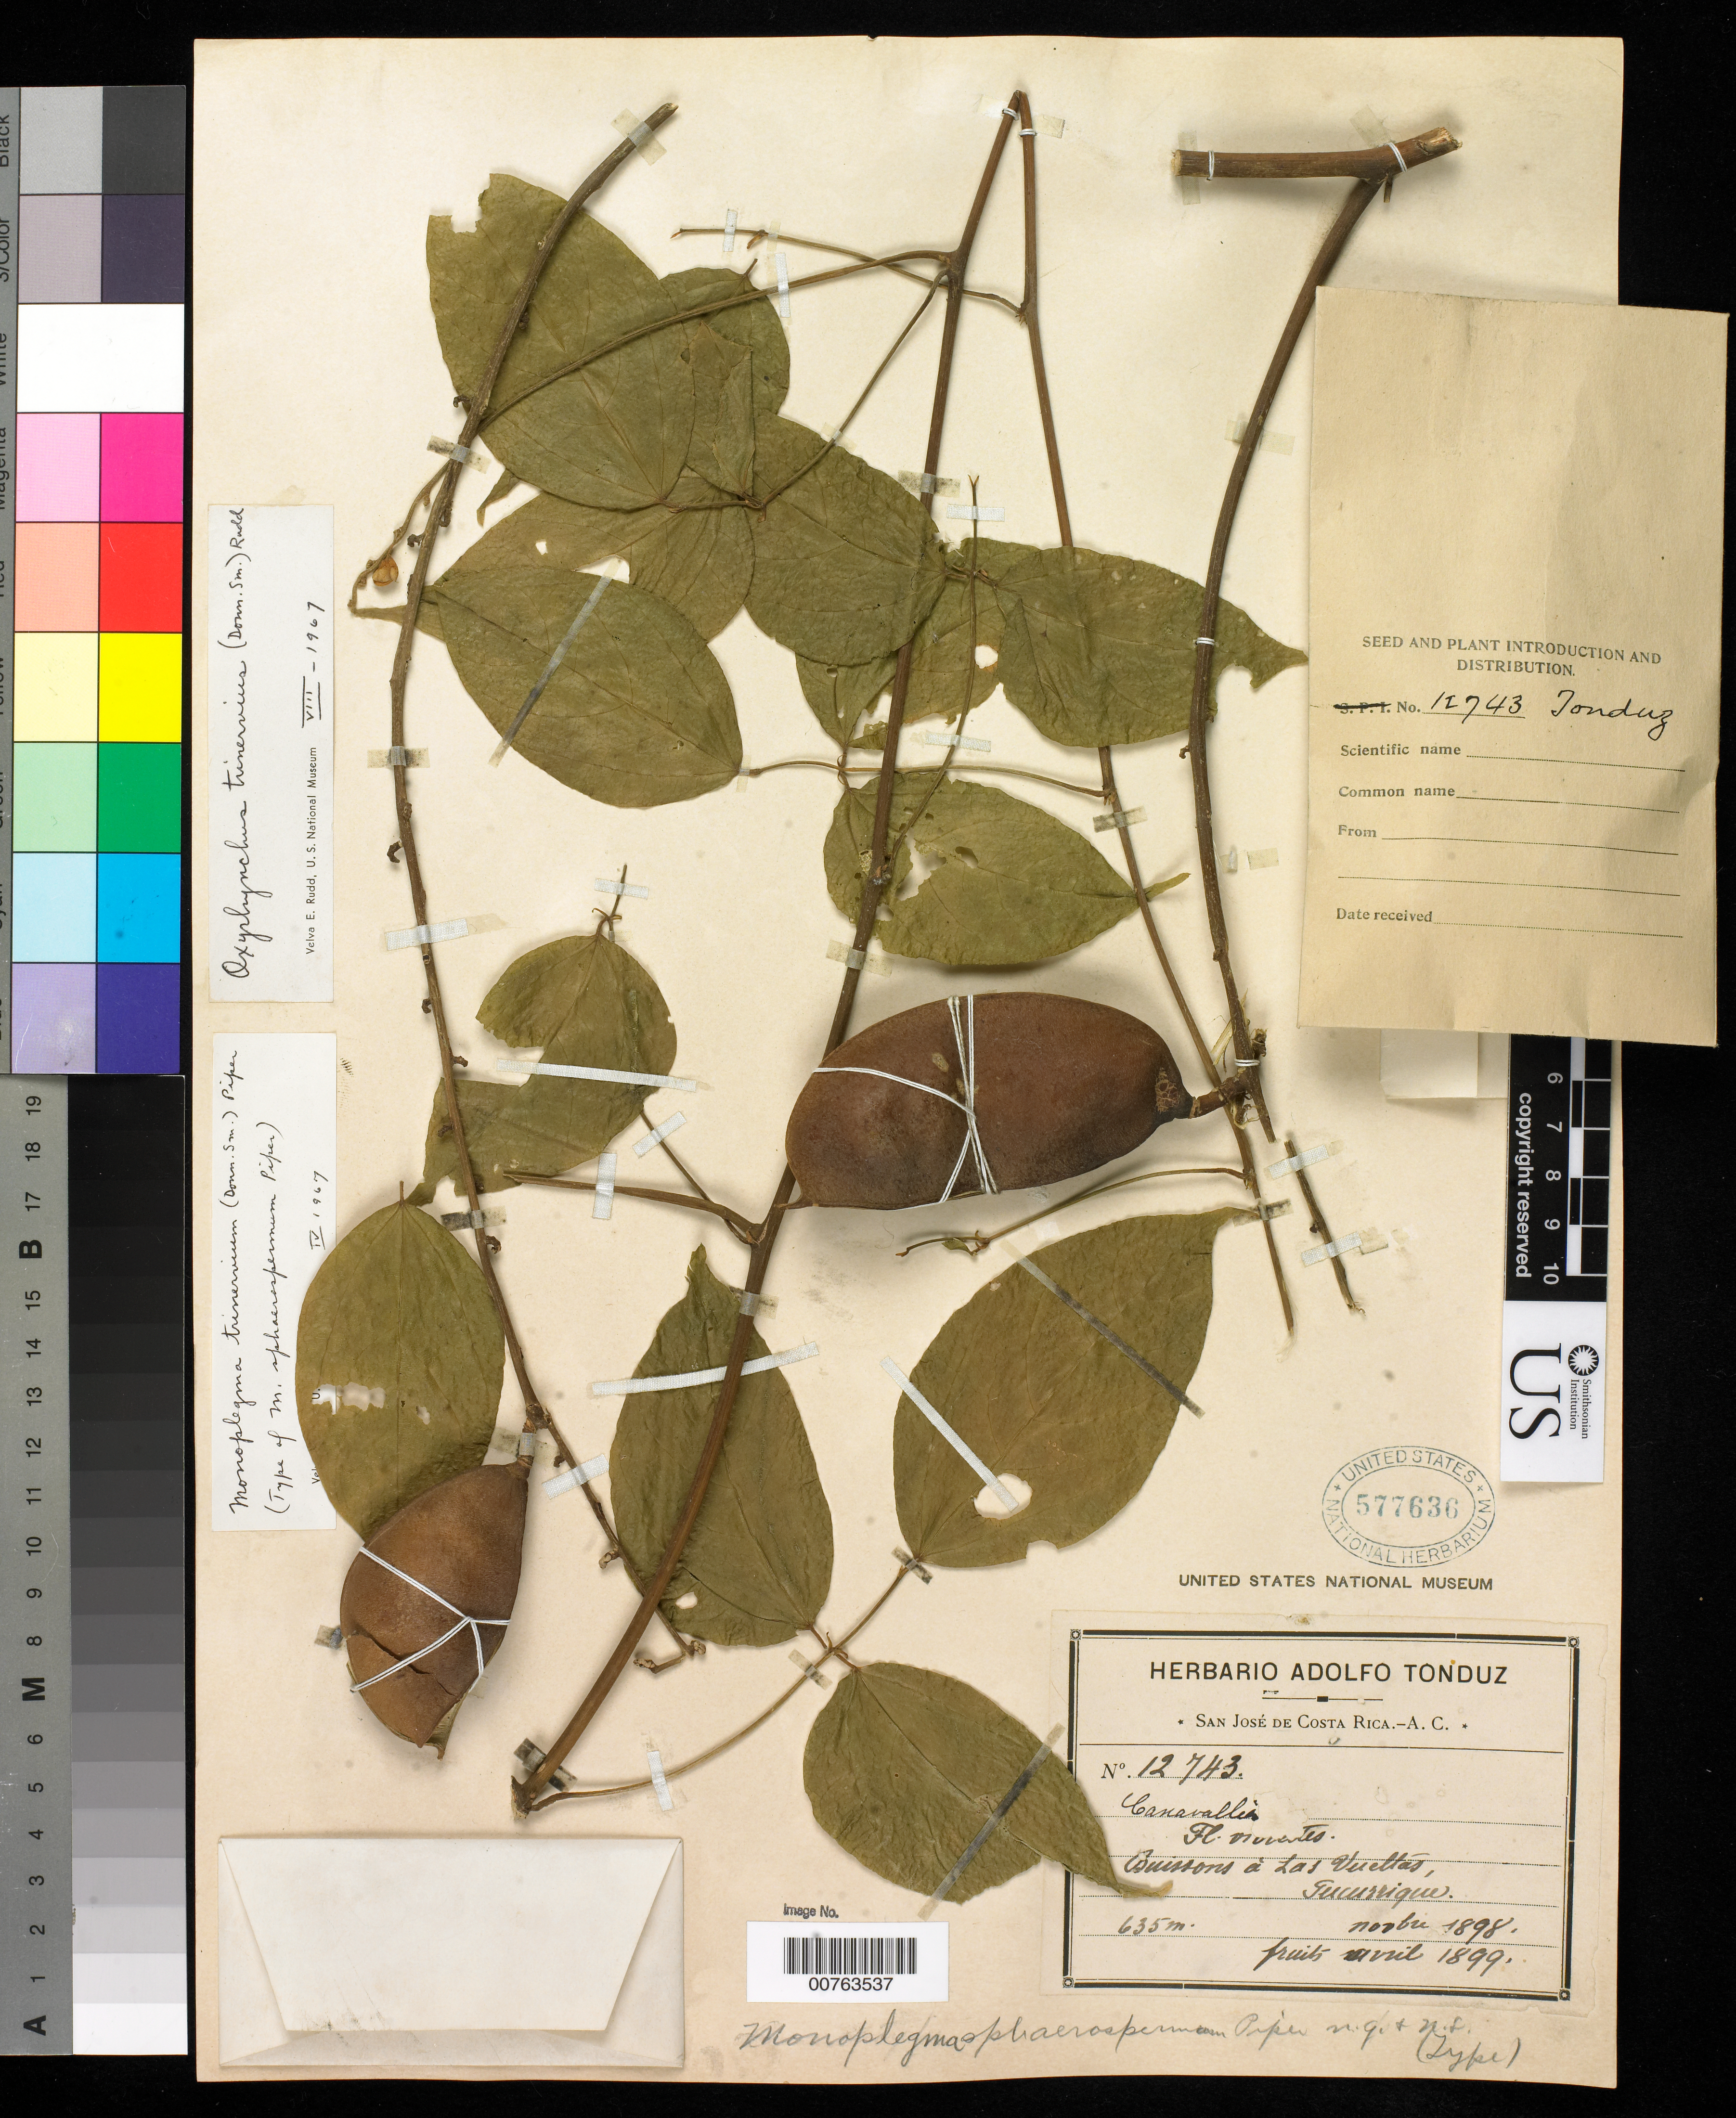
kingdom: Plantae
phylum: Tracheophyta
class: Magnoliopsida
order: Fabales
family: Fabaceae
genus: Monoplegma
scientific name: Monoplegma sphaerospermum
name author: Piper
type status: Syntype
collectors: A. Tonduz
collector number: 12743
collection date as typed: Nov 1898 and -- Apr 1899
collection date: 1898-11,1899-04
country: Costa Rica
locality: Las Vueltas, Tucurrique.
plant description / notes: "Type" as cited by USNH sheet number in protologue but protologue and specimen indicate flowering & fruiting collections made on two separate dates (=syntypes).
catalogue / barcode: US 577636